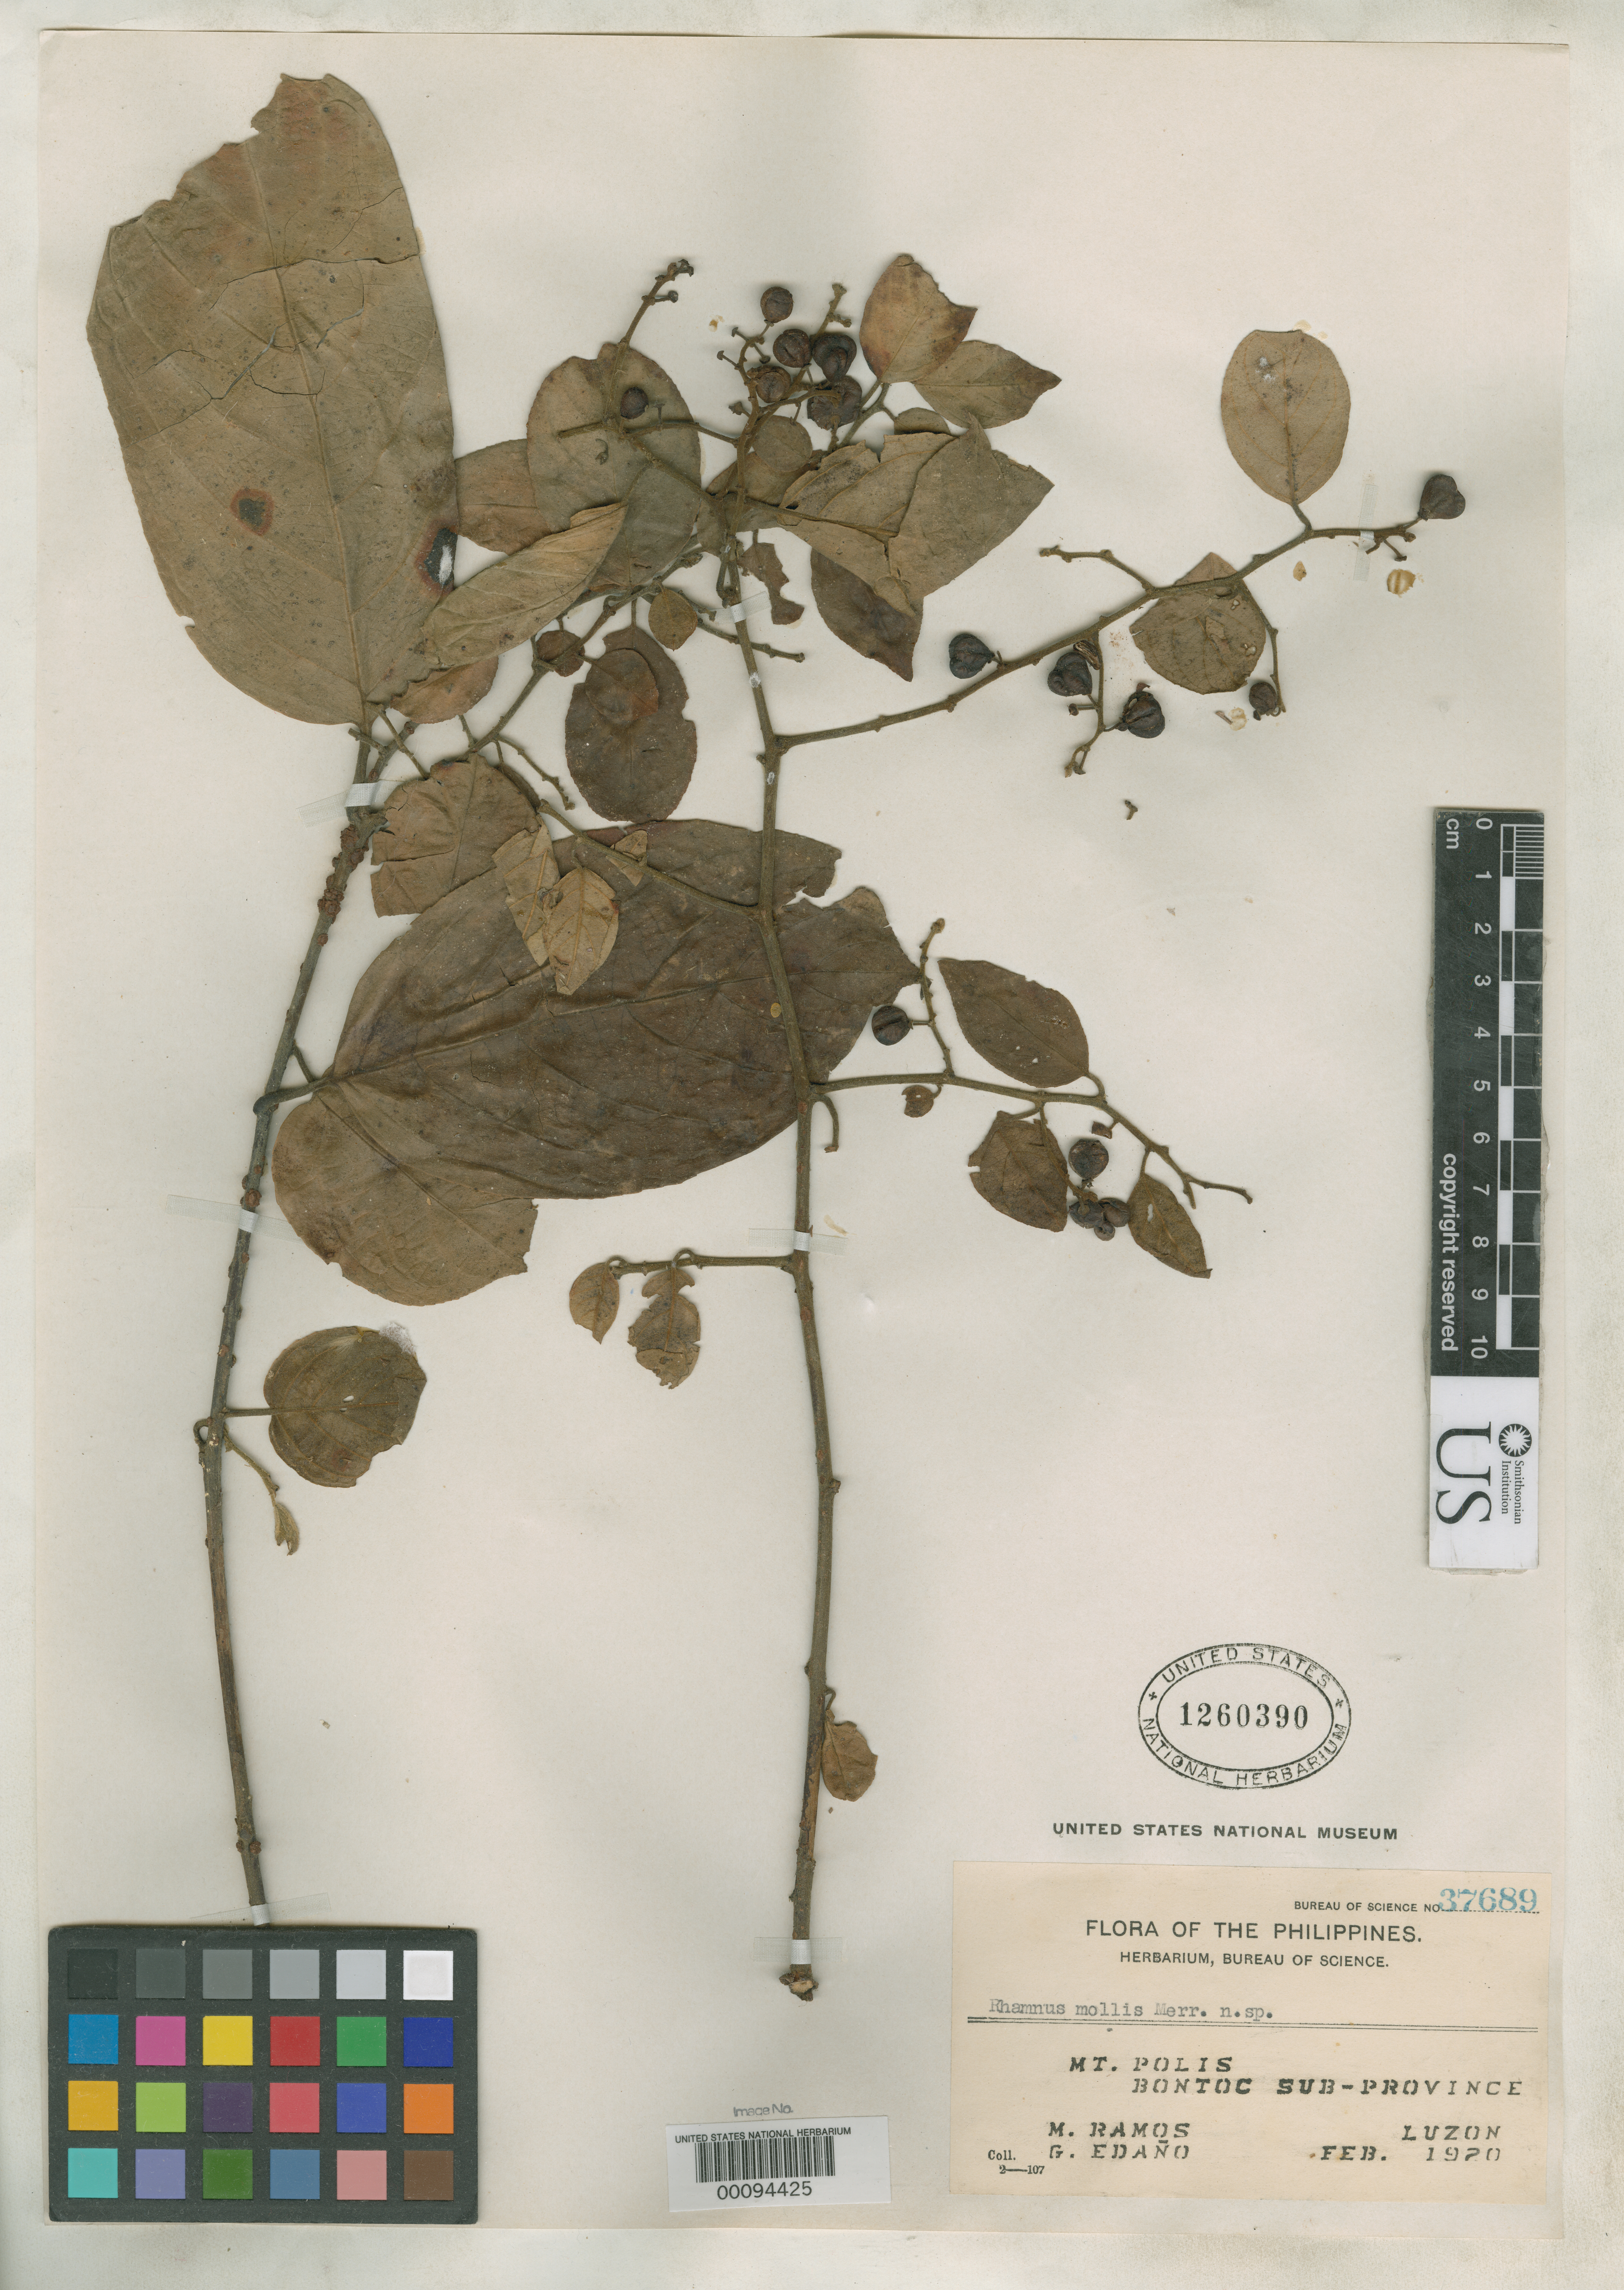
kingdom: Plantae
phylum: Tracheophyta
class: Magnoliopsida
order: Rosales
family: Rhamnaceae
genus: Rhamnus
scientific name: Rhamnus mollis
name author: Merr.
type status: Isotype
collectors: M. Ramos & G. E. Edaño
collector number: Bur. Sci. 37689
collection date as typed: Feb 1920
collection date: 1920-02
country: Philippines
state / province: Cordillera (Administrative Region)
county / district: Ifugao / Mountain Province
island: Luzon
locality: Mt. Polis. Bontoc.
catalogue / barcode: US 1260390